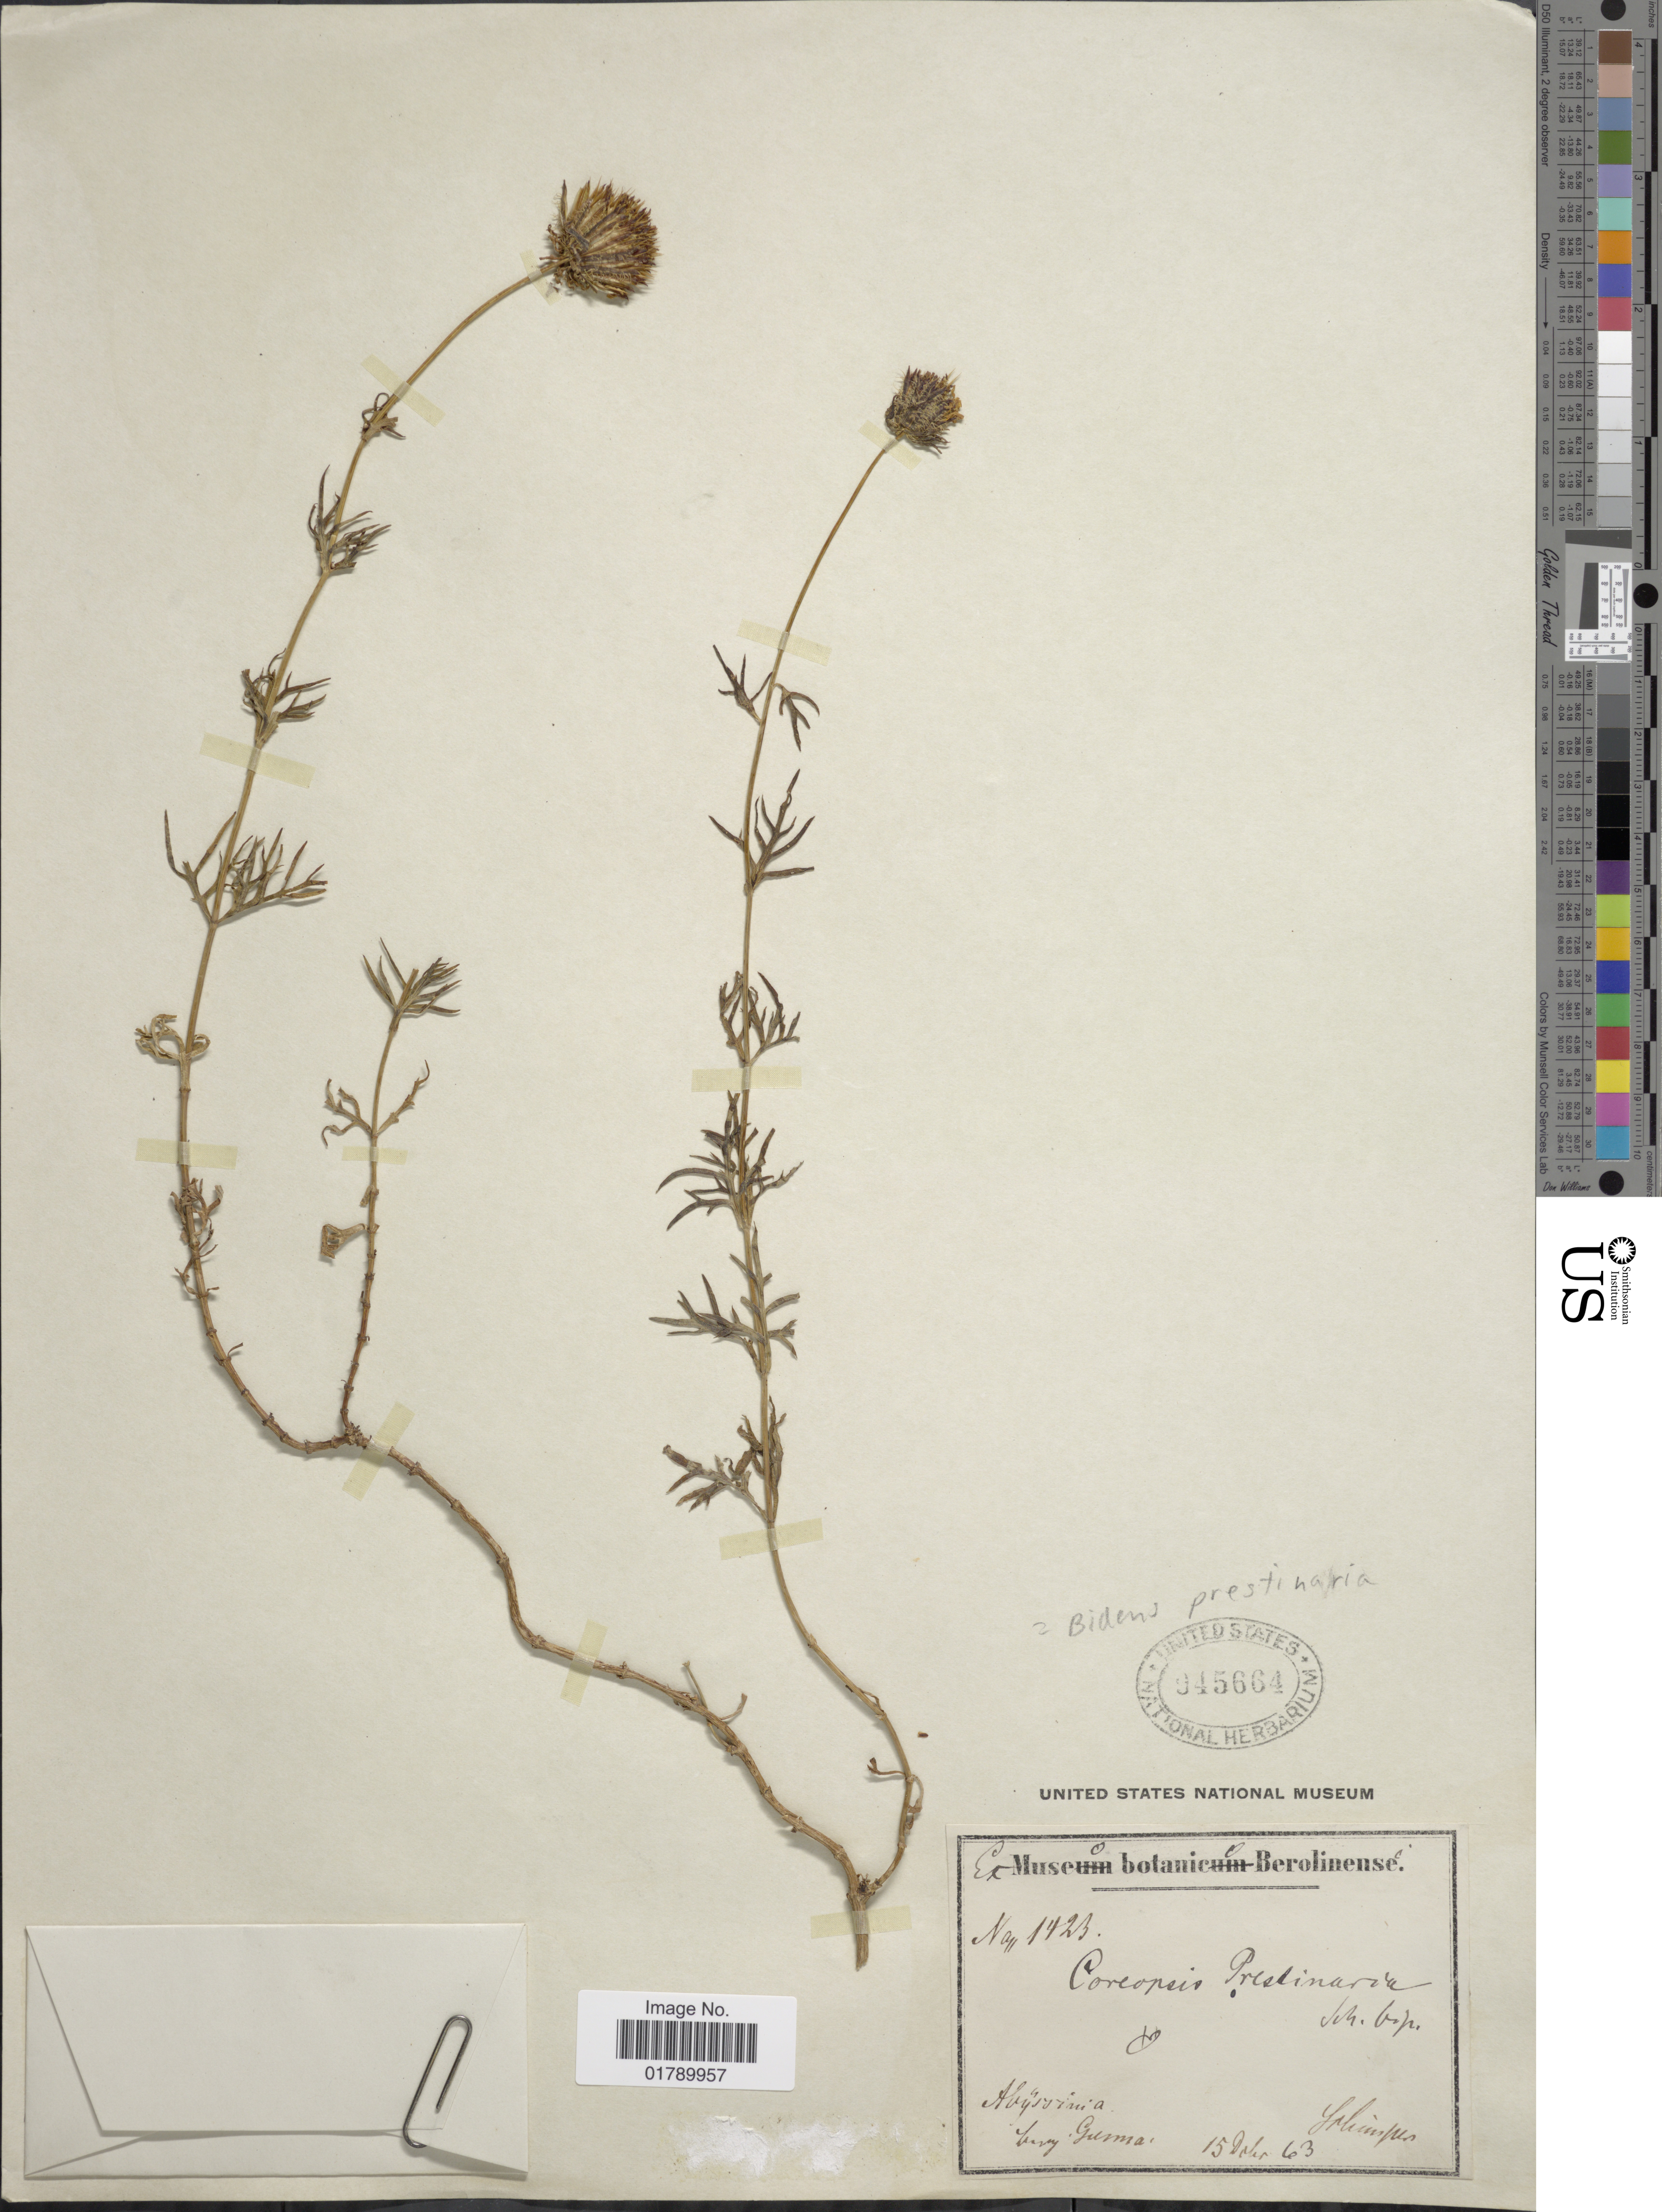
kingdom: Plantae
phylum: Tracheophyta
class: Magnoliopsida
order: Asterales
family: Asteraceae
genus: Bidens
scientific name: Bidens prestinaria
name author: (Sch. Bip.) Cufod.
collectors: -. Schimper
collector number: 1423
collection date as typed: Transcribed d/m/y: 15/10/63 [or 15 Dec.?]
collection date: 1863-10-15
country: Eritrea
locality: Abyssinia. Berry Gumma [interpreted]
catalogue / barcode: US 945664